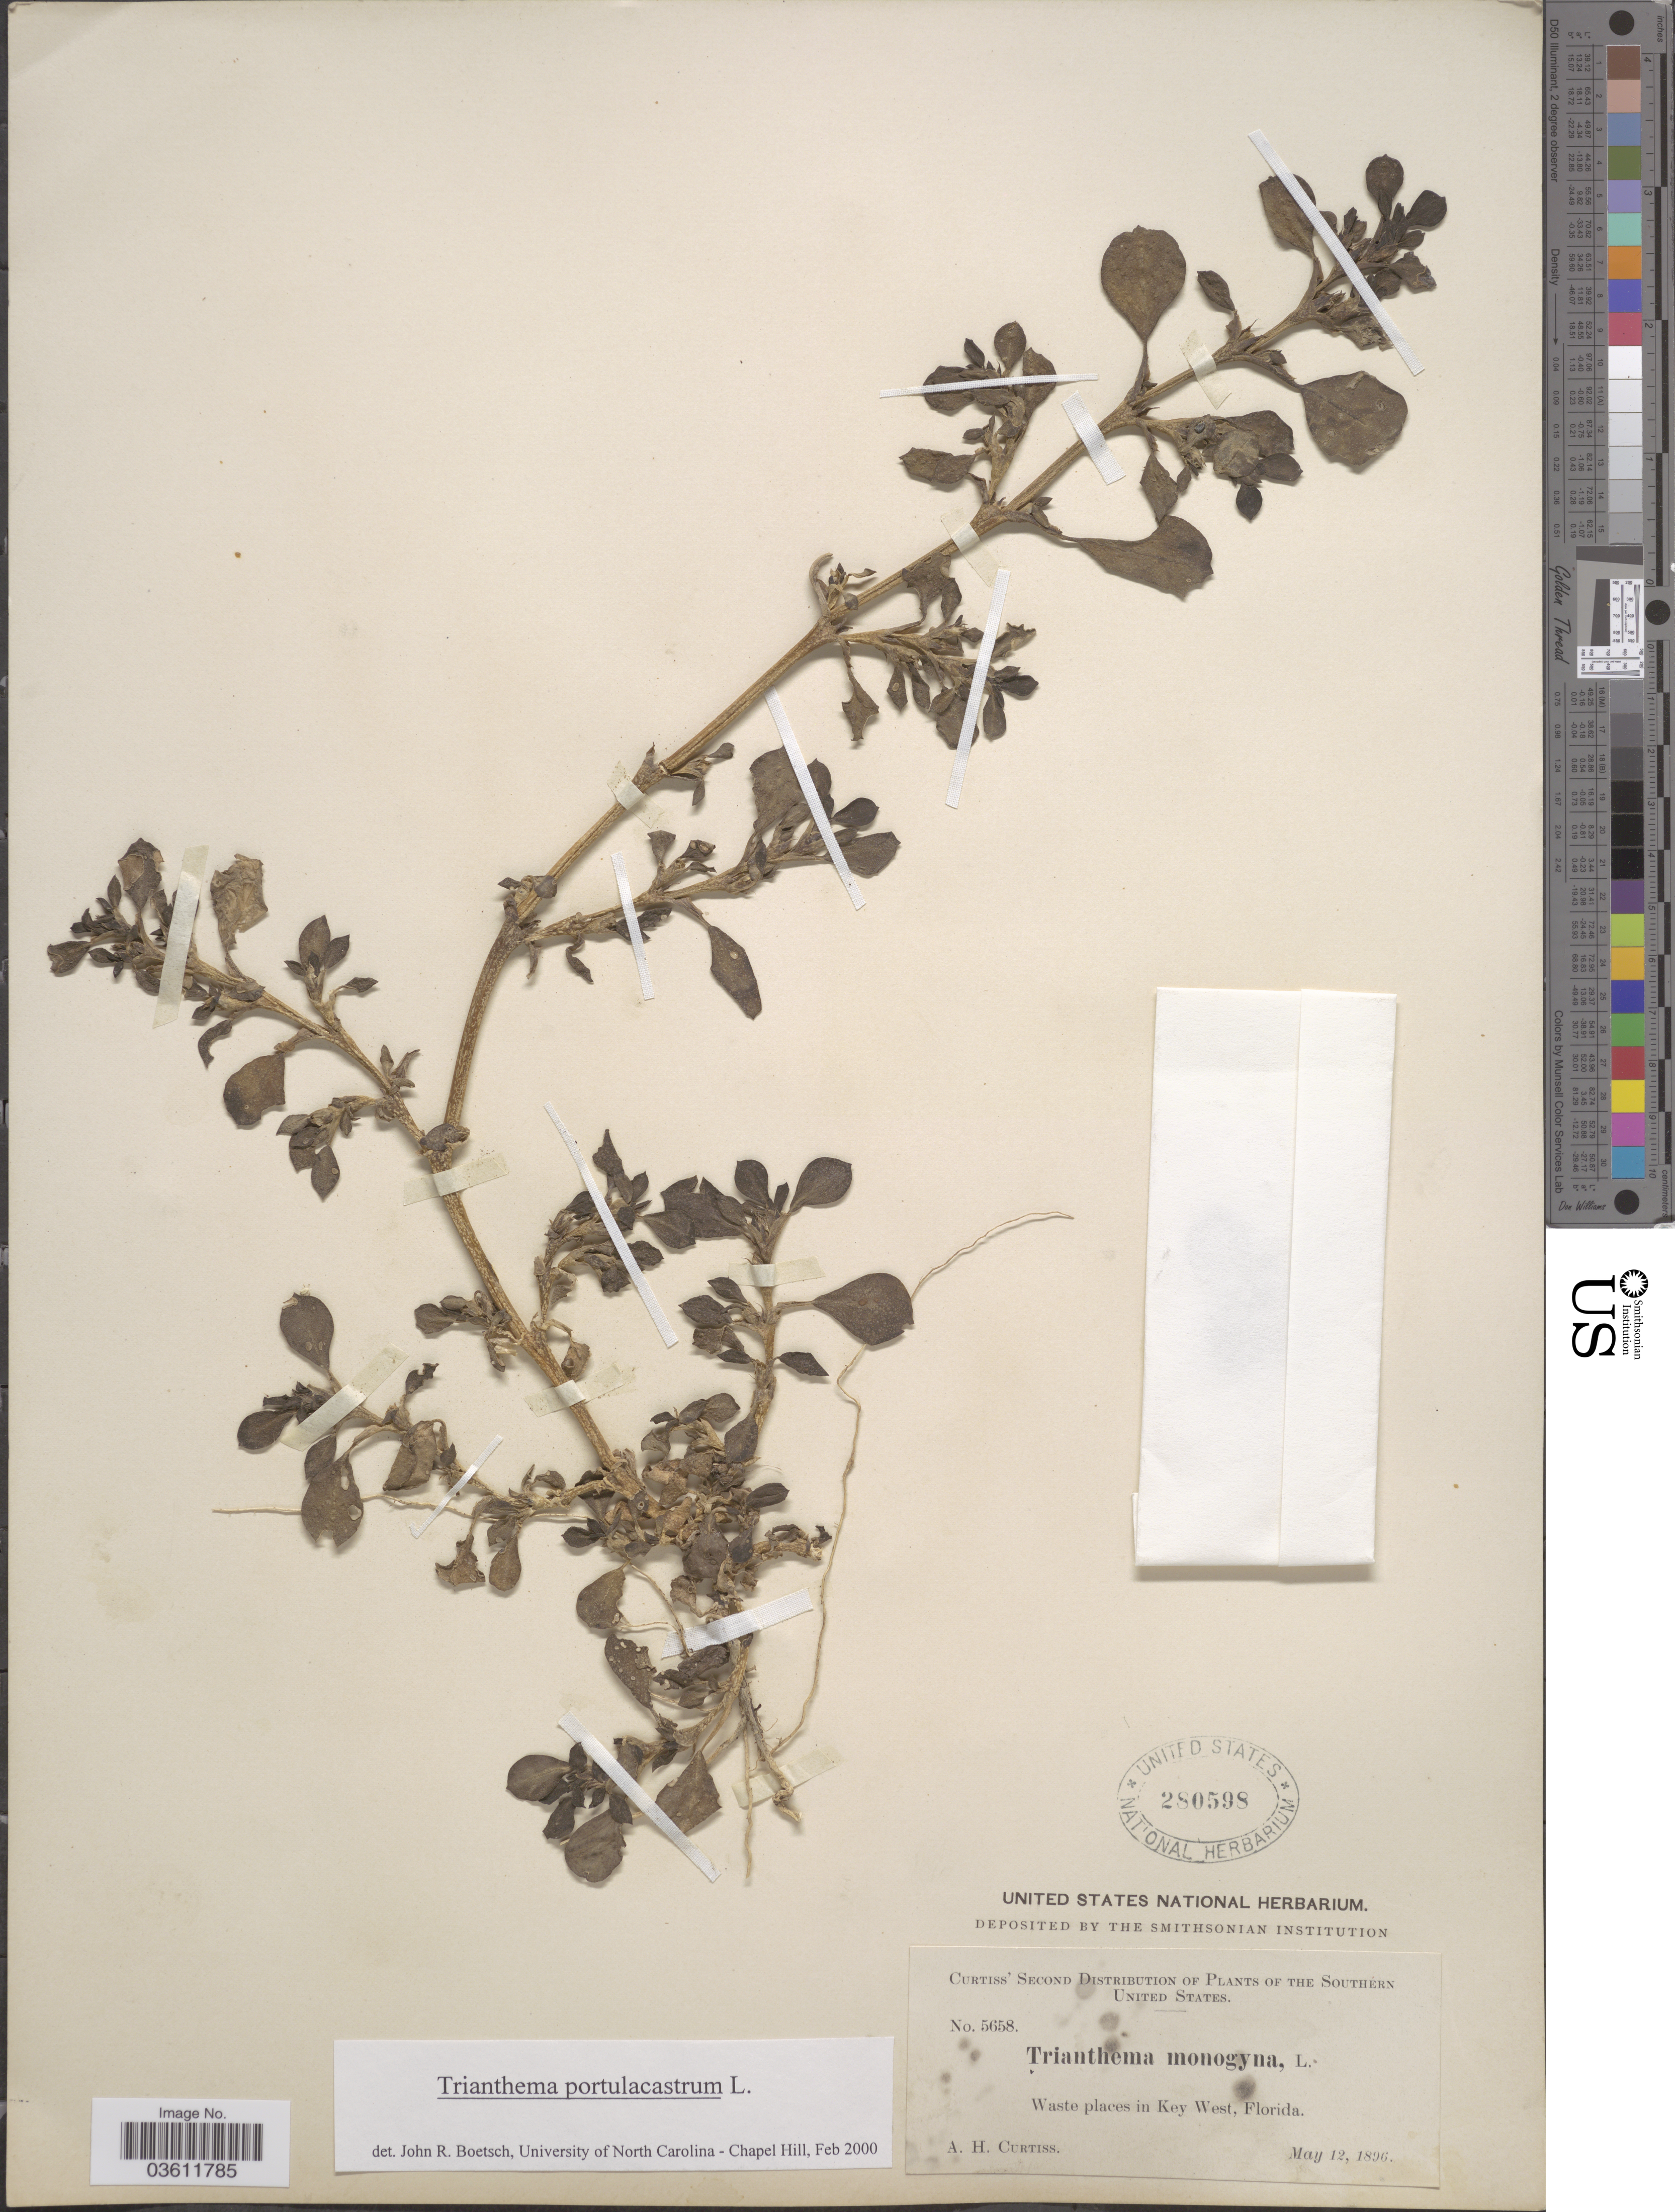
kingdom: Plantae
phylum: Tracheophyta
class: Magnoliopsida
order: Caryophyllales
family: Aizoaceae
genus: Trianthema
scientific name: Trianthema portulacastrum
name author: L.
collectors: A. H. Curtiss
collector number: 5658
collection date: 1896-05-12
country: United States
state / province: Florida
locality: Southern United States. Waste places in Key West.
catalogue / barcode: US 280598